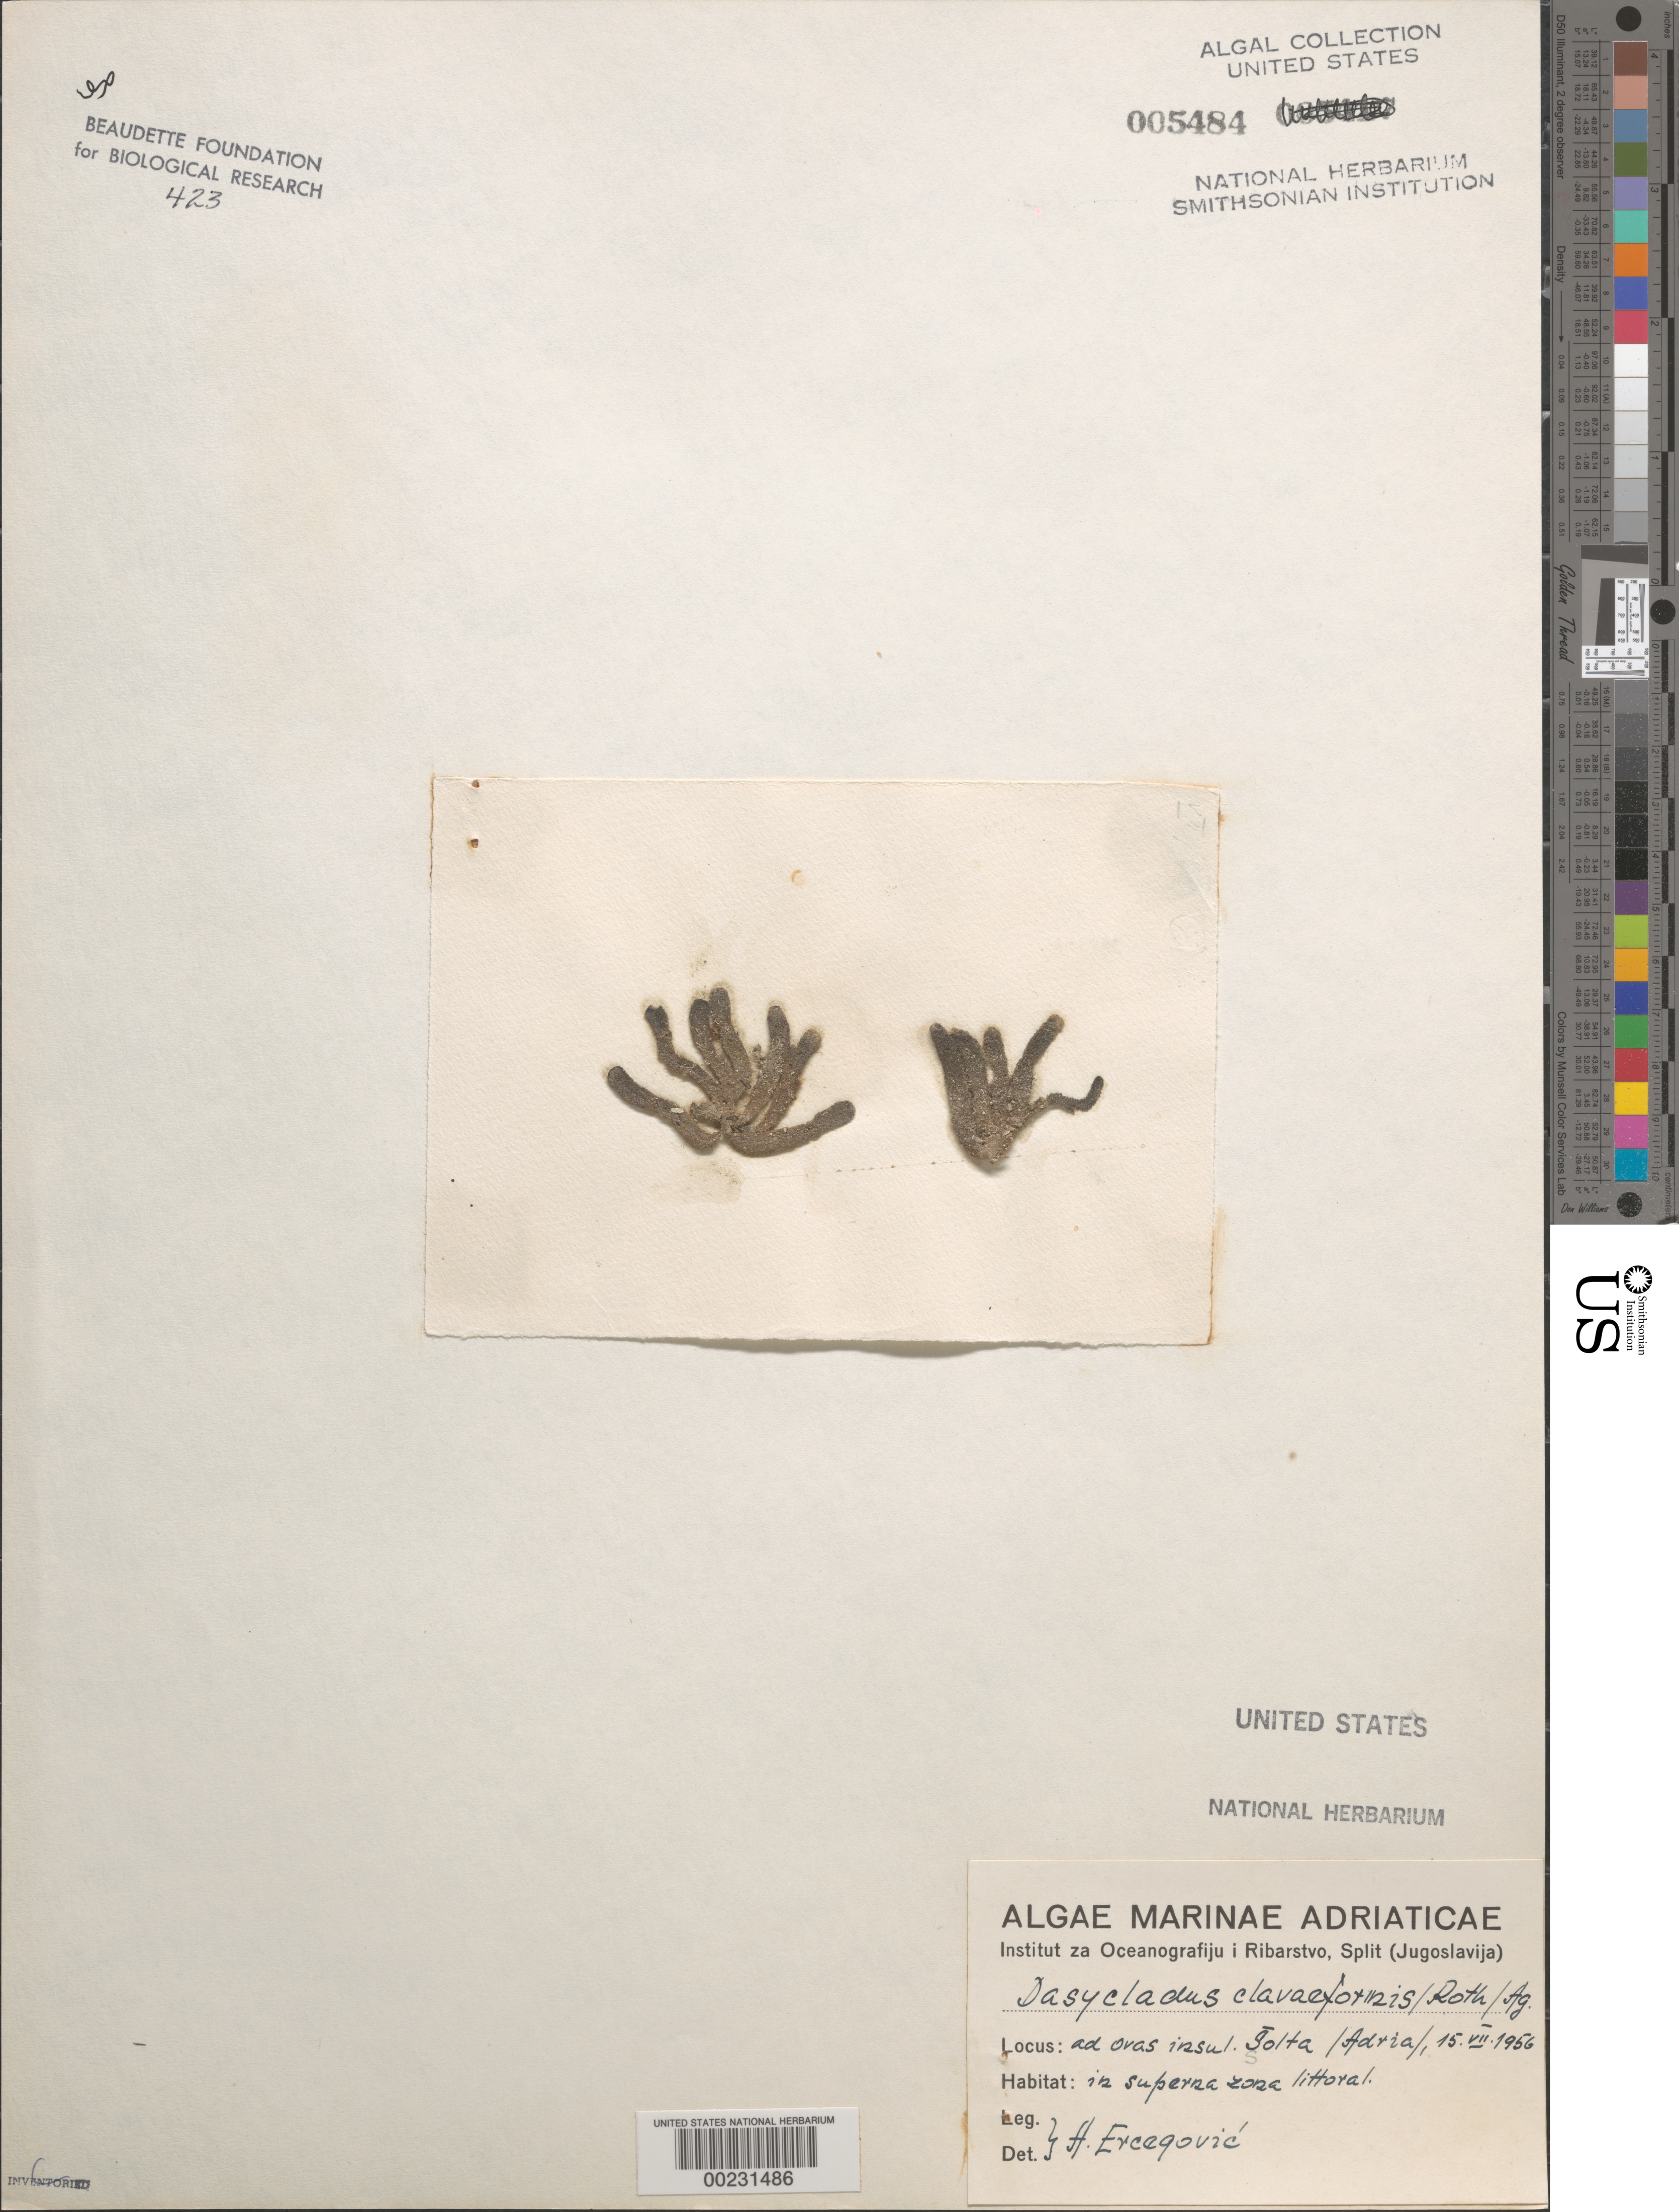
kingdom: Plantae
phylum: Chlorophyta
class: Ulvophyceae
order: Dasycladales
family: Dasycladaceae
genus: Dasycladus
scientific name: Dasycladus clavaeformis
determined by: Ercegovic, A.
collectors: A. Ercegovic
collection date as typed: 15 Jul 1956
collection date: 1956-07-15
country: Croatia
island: Solta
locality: Adriatic Sea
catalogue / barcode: US 5484